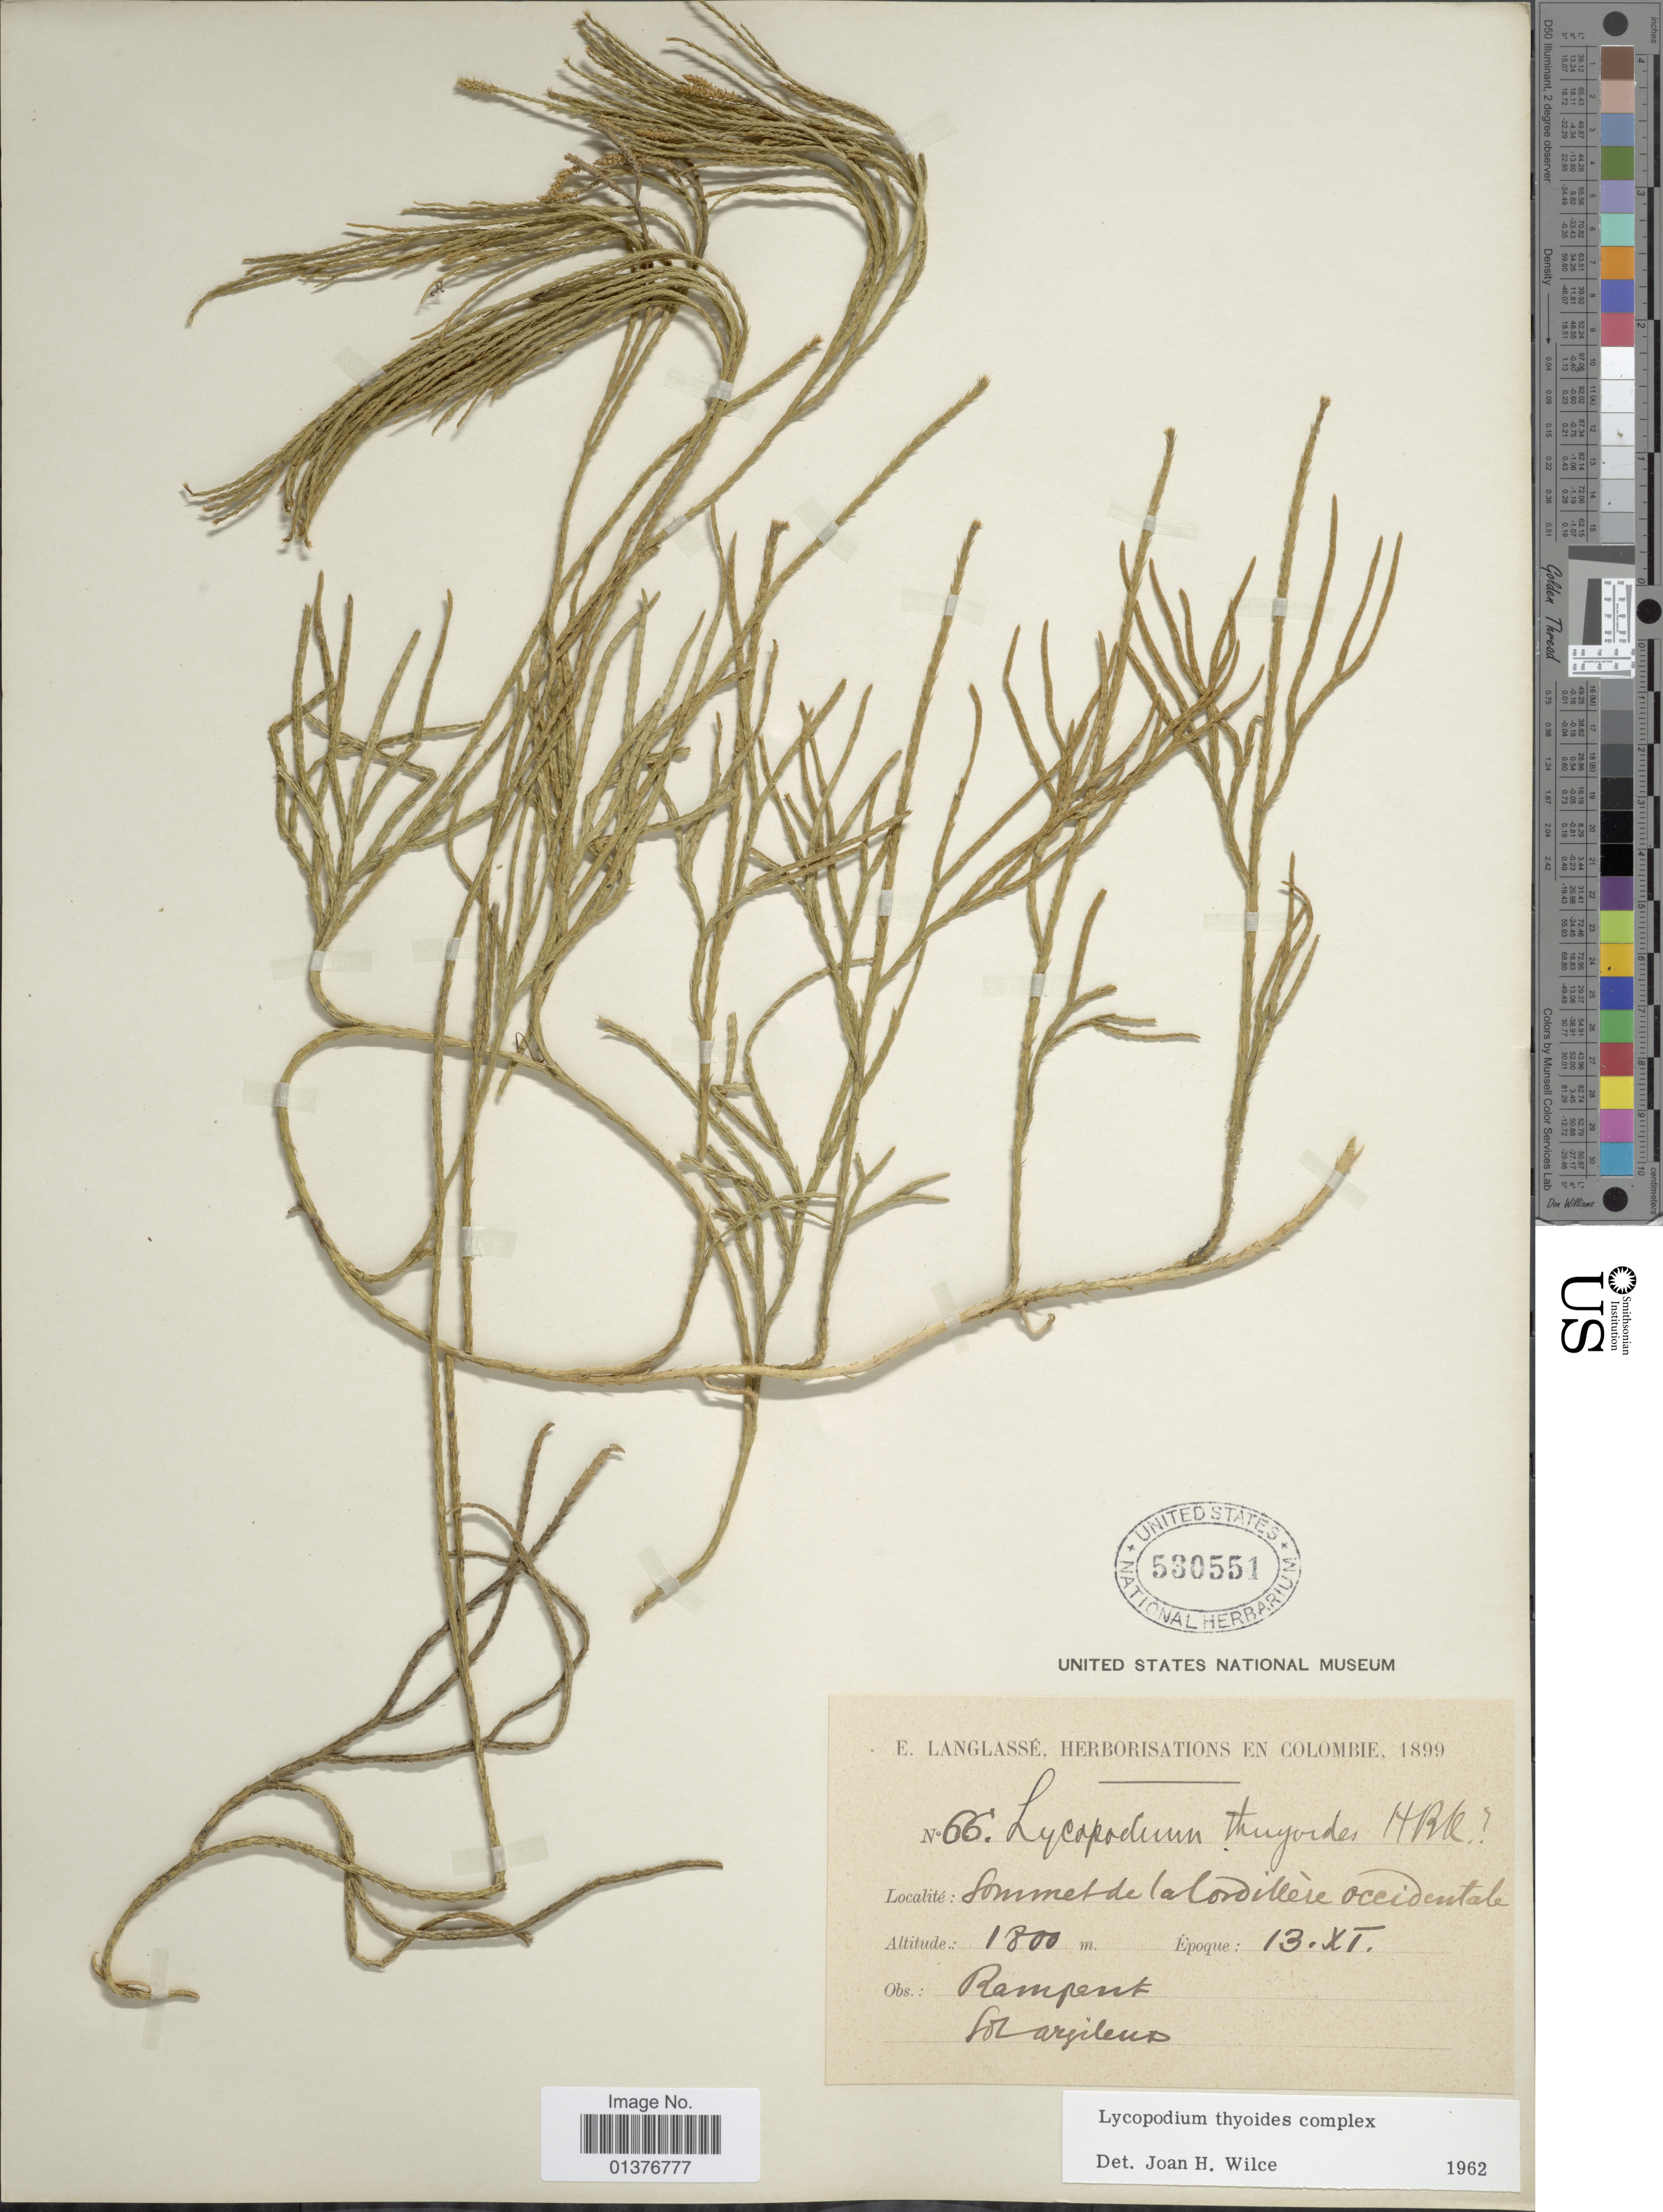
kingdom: Plantae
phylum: Tracheophyta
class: Lycopodiopsida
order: Lycopodiales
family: Lycopodiaceae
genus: Diphasiastrum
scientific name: Diphasiastrum thyoides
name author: (Humb. & Bonpl. ex Willd.) Holub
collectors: E. Langlassé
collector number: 66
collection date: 1899-11-13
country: Colombia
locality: Sommet de Cordillere Occidental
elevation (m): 1800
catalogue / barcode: US 530551